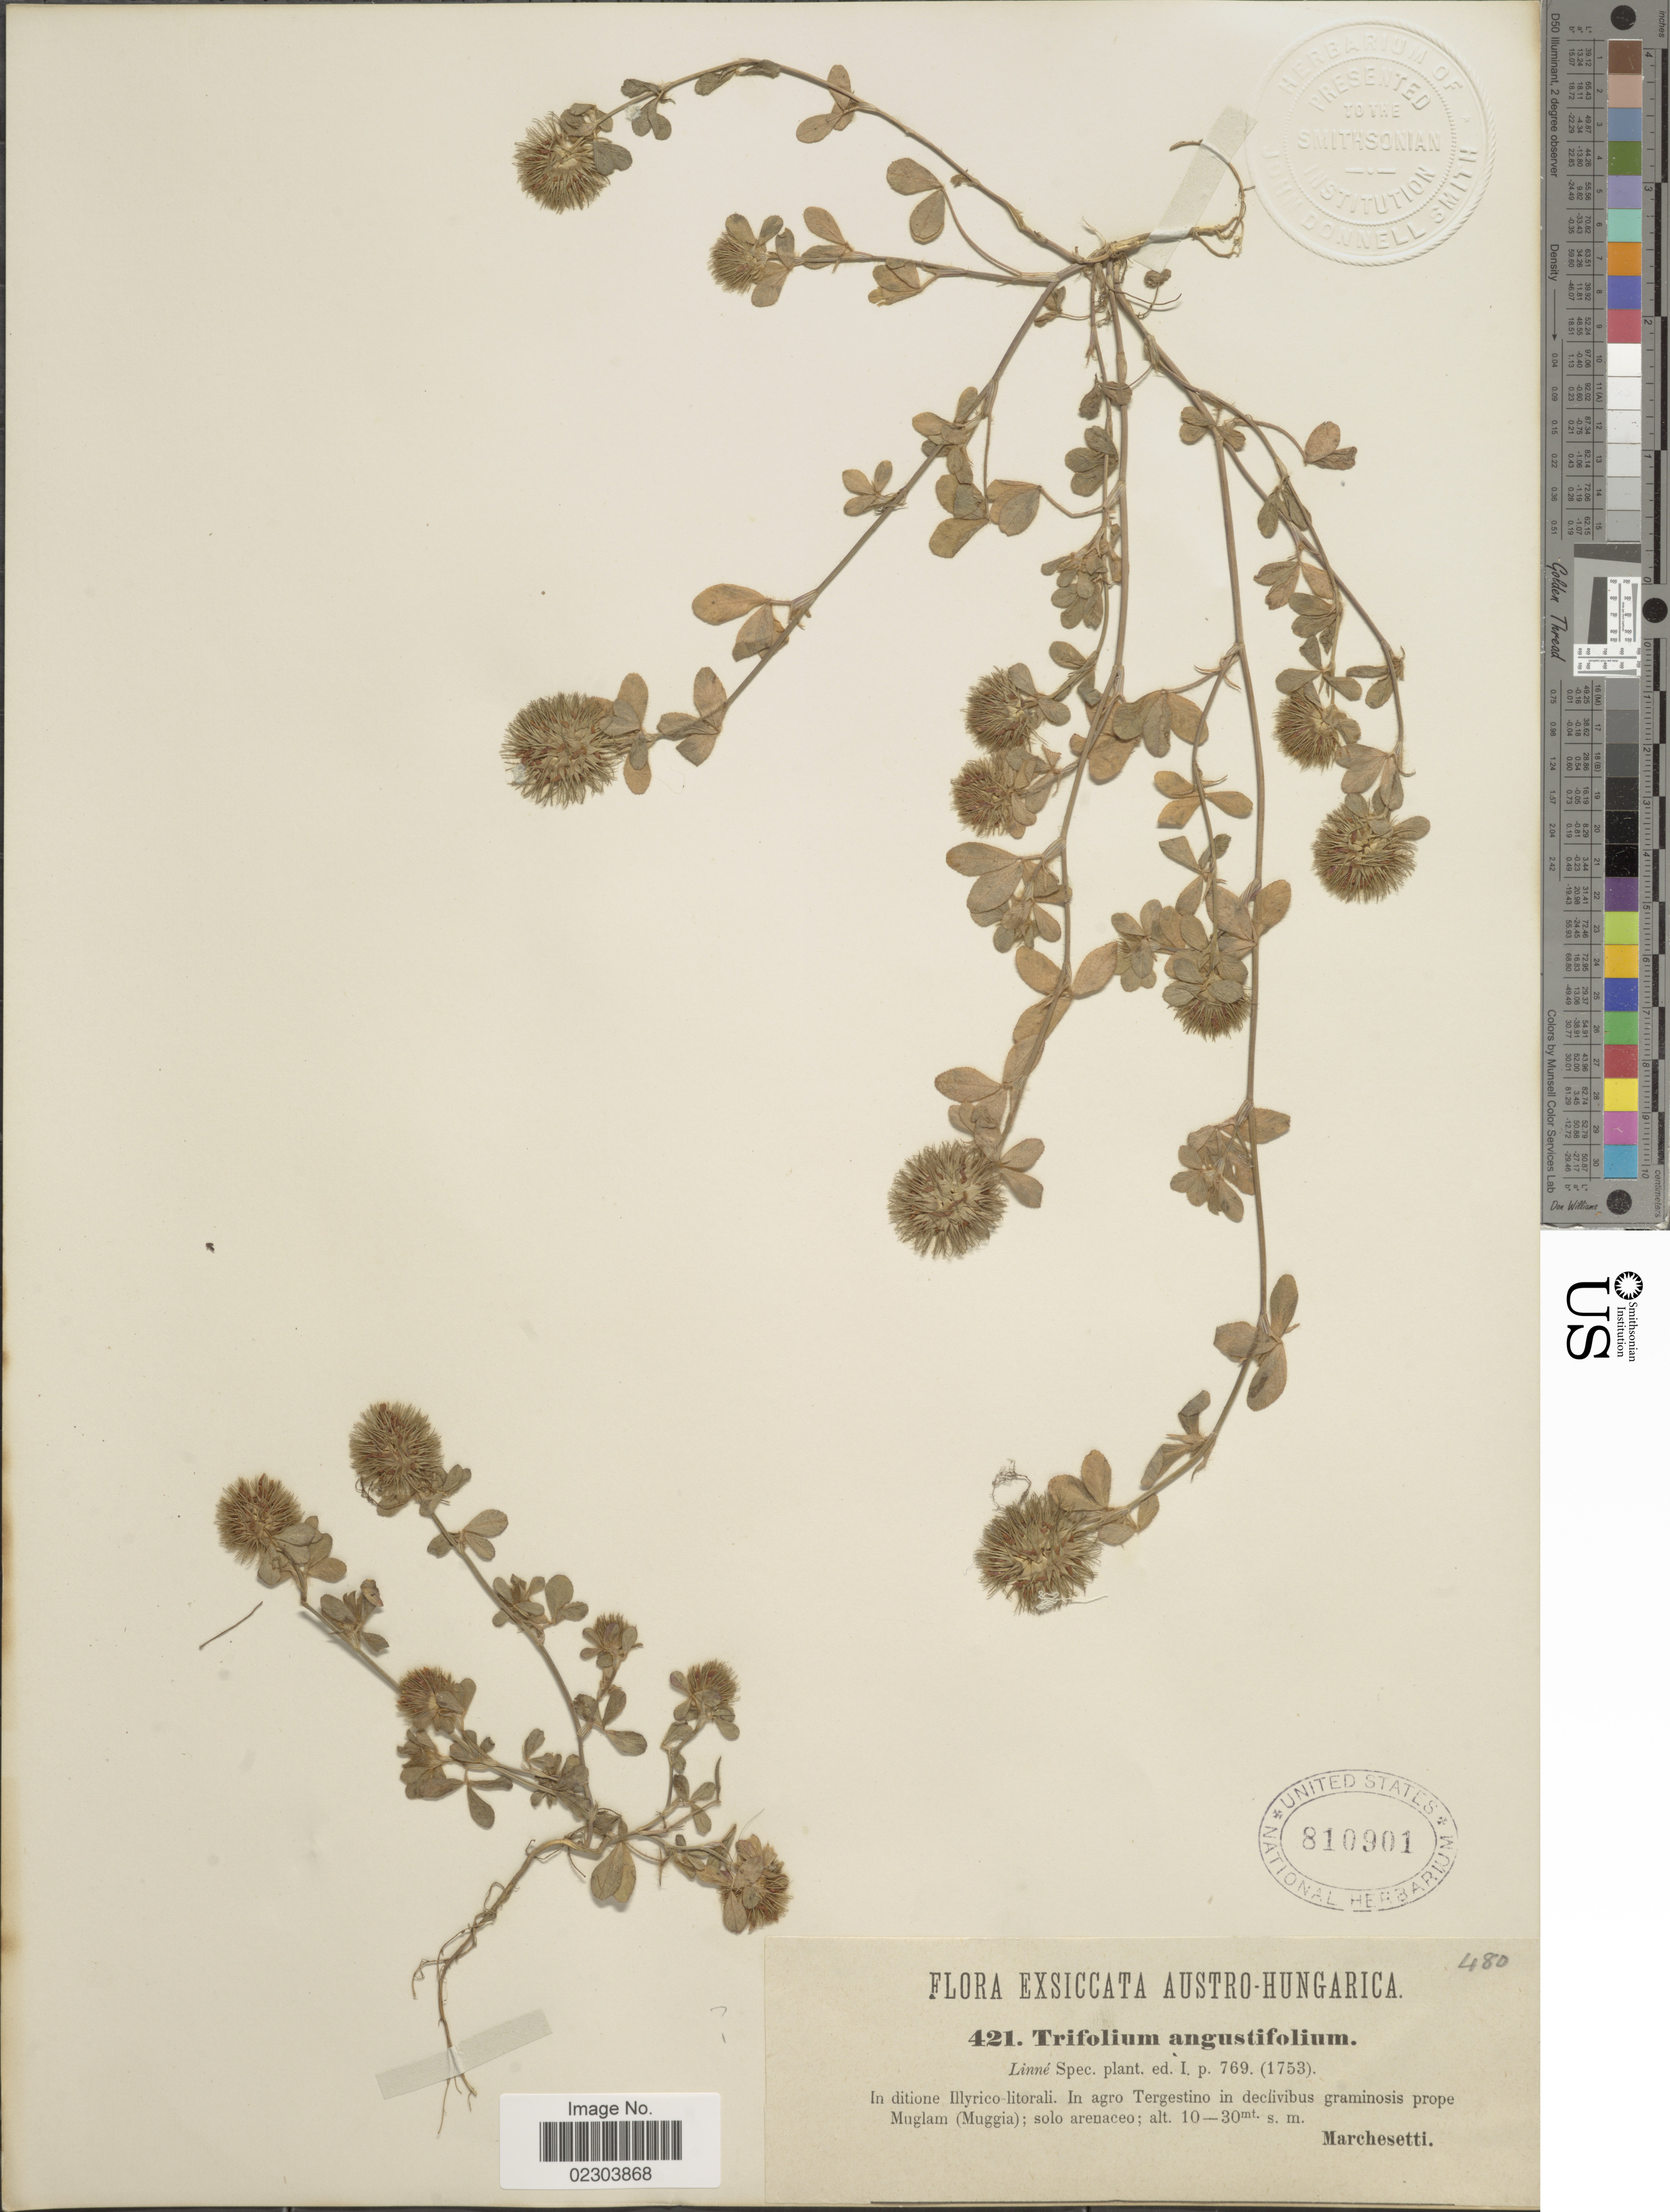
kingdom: Plantae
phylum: Tracheophyta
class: Magnoliopsida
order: Fabales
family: Fabaceae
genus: Trifolium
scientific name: Trifolium angustifolium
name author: L.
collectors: -. Marchesetti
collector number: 421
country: Italy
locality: Austro-Hungarica, in ditione Illyrico-litorali, in agro Tergestino in declivibus graminosis prope Muglam (Muggia); solo arenaceo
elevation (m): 10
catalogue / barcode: US 810901